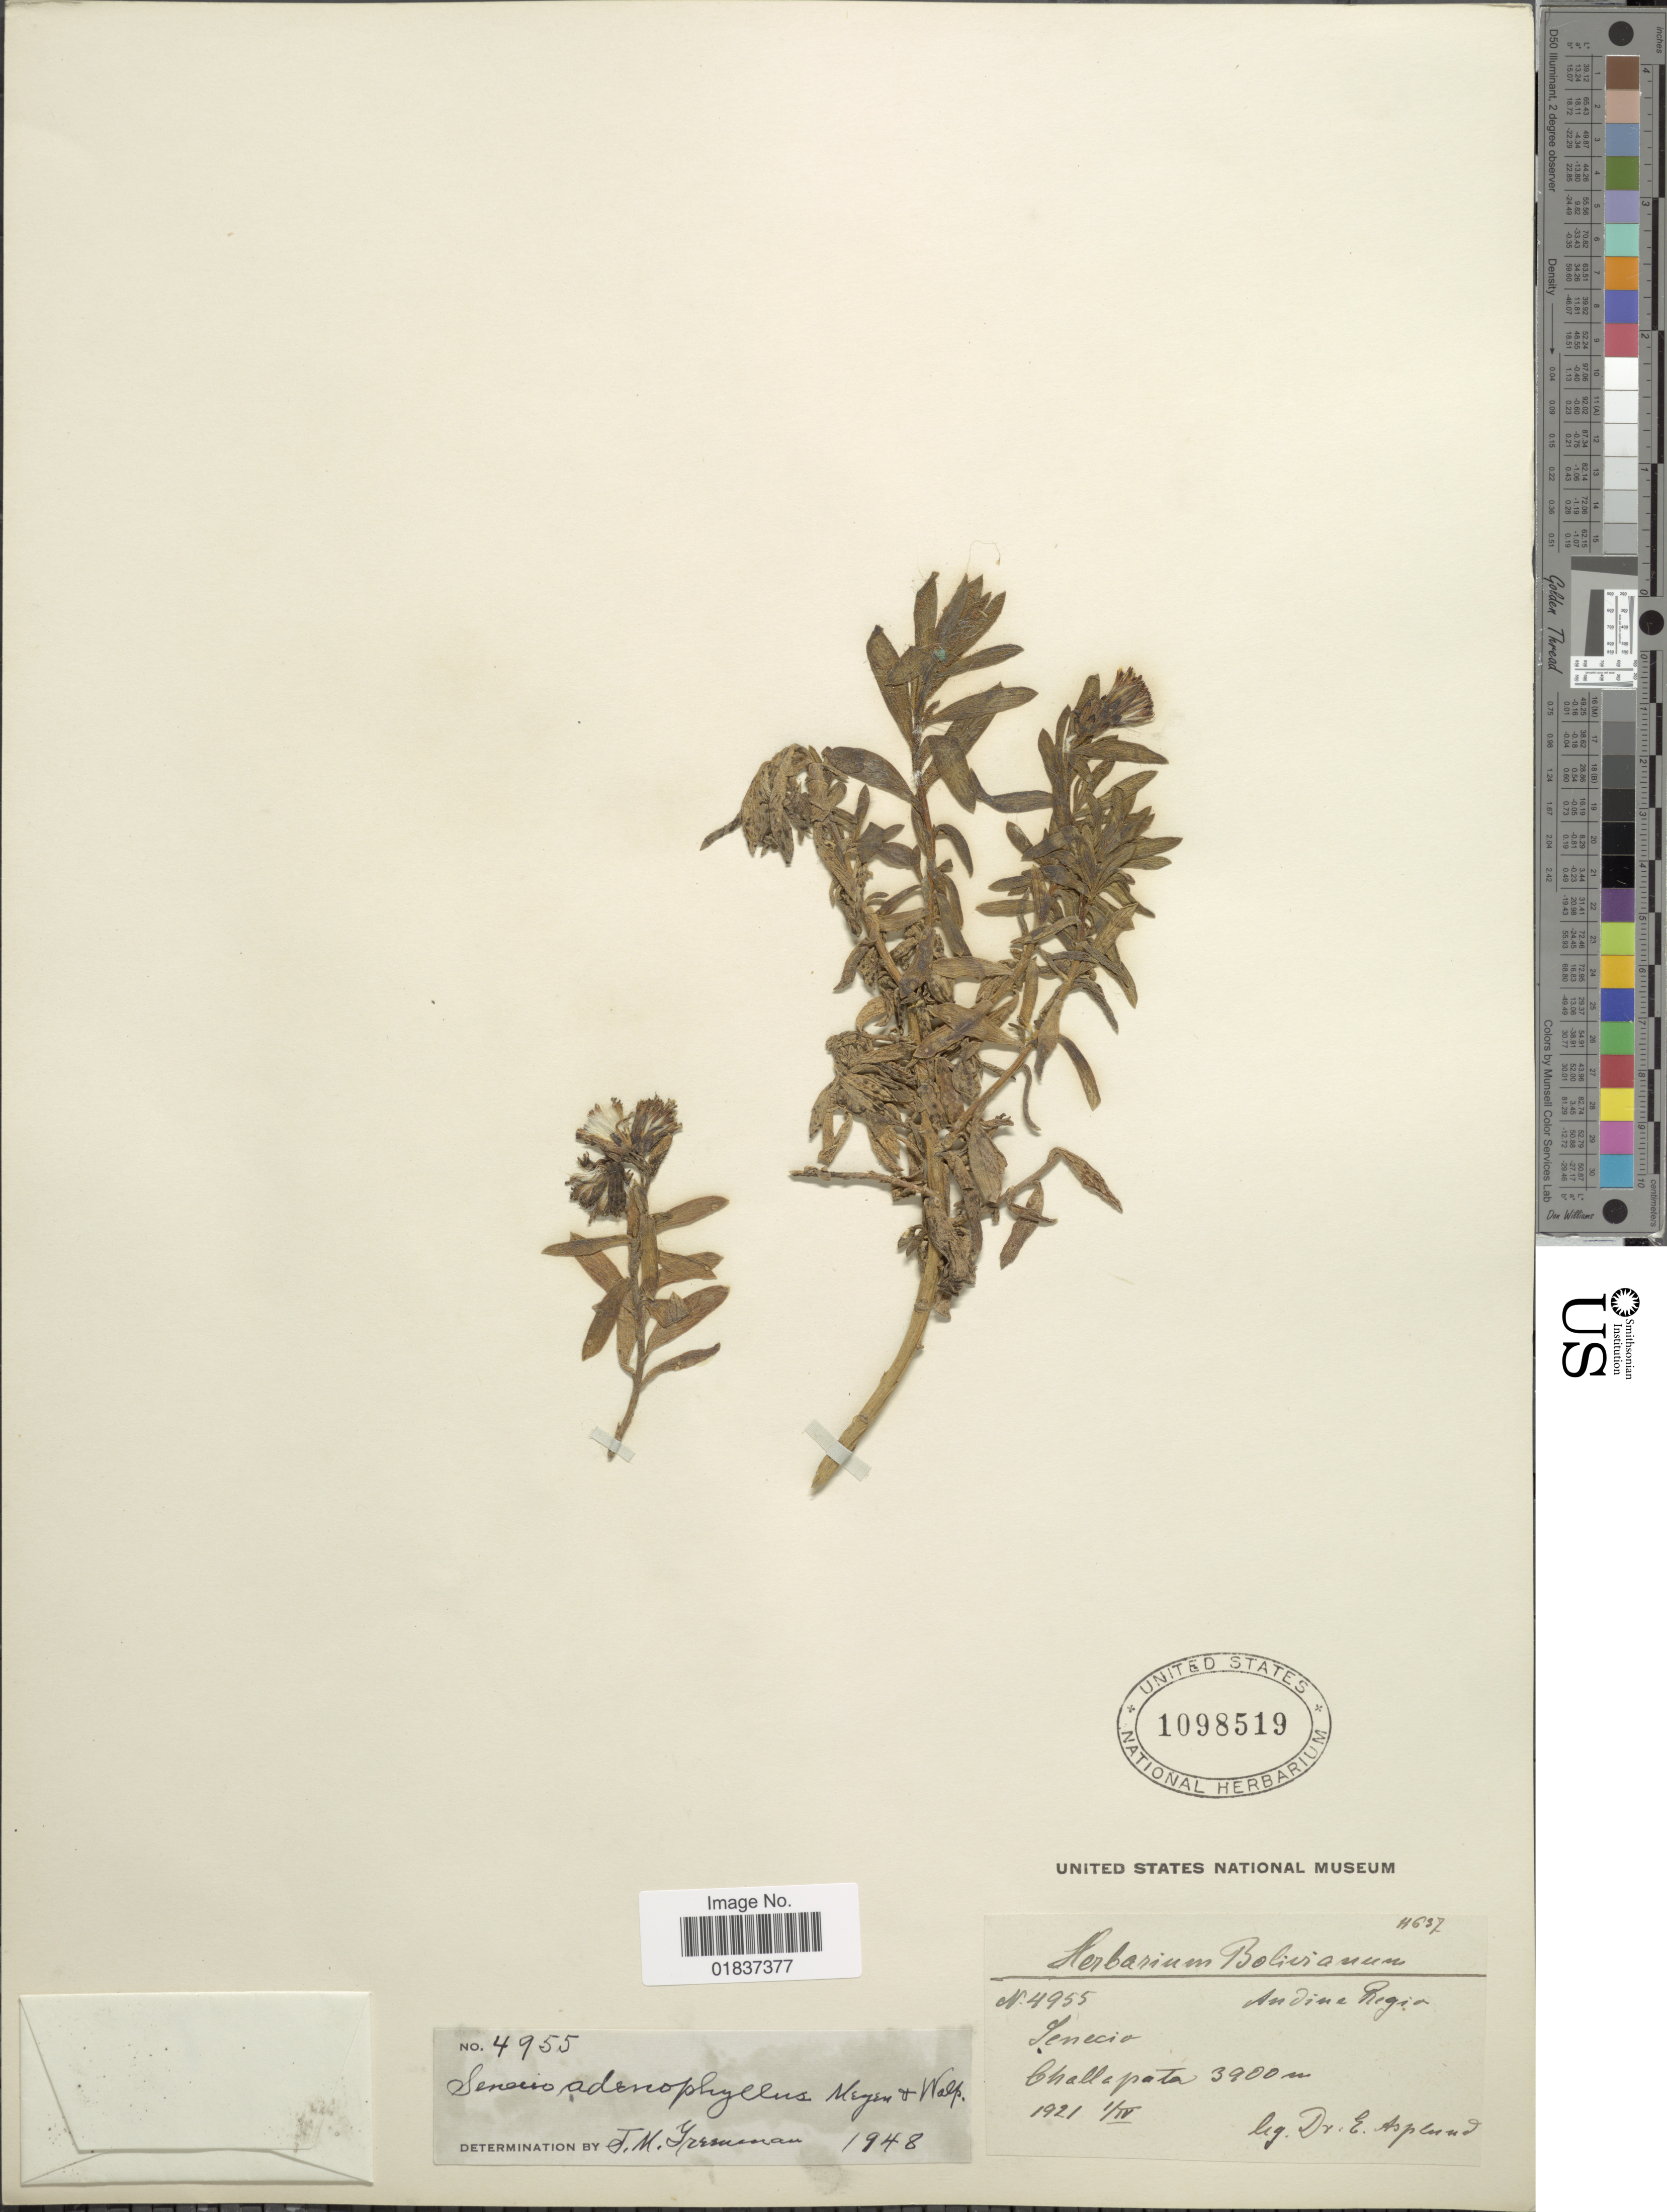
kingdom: Plantae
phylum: Tracheophyta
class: Magnoliopsida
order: Asterales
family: Asteraceae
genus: Senecio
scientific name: Senecio adenophyllus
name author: Meyen & Walp.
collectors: E. Asplund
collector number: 4955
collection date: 1921-04-01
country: Bolivia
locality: Challepota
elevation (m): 3900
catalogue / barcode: US 1098519